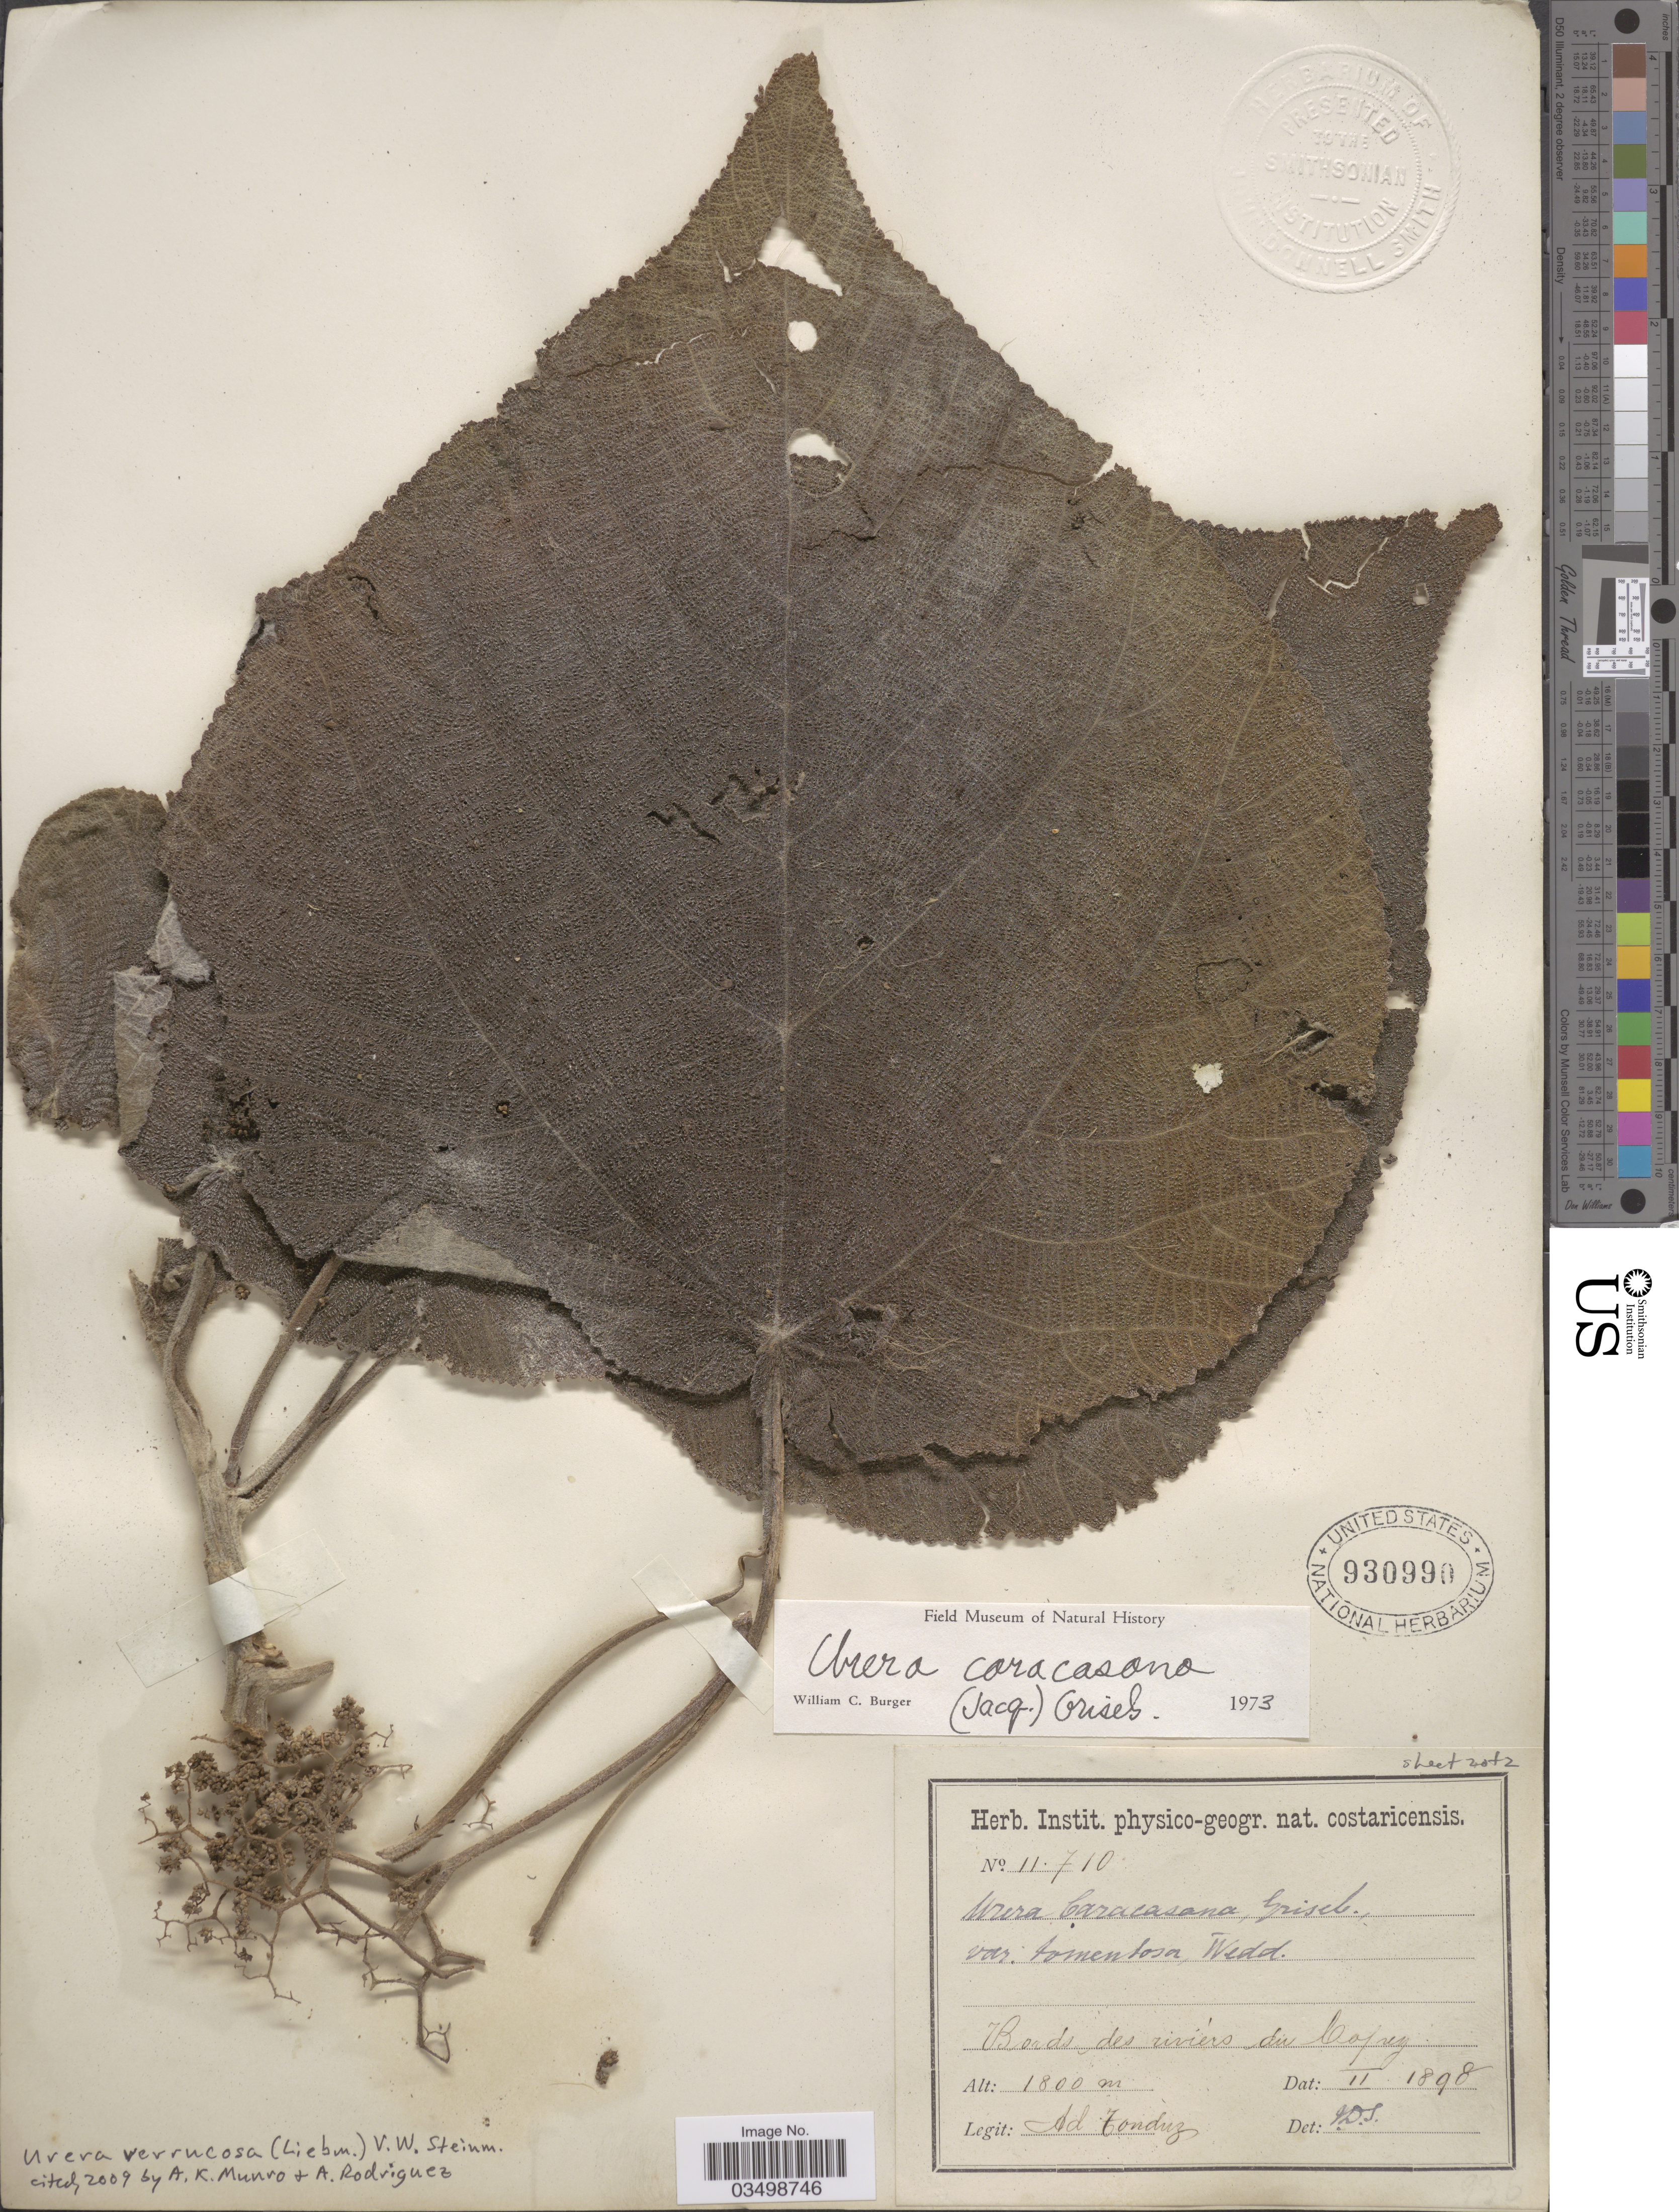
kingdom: Plantae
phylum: Tracheophyta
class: Magnoliopsida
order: Rosales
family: Urticaceae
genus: Urera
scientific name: Urera verrucosa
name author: (Liebm.) V.W. Steinm.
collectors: A. Tonduz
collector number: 11710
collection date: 1898-02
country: Costa Rica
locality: Bords des rivières du Copey.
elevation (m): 1800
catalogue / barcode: US 930990